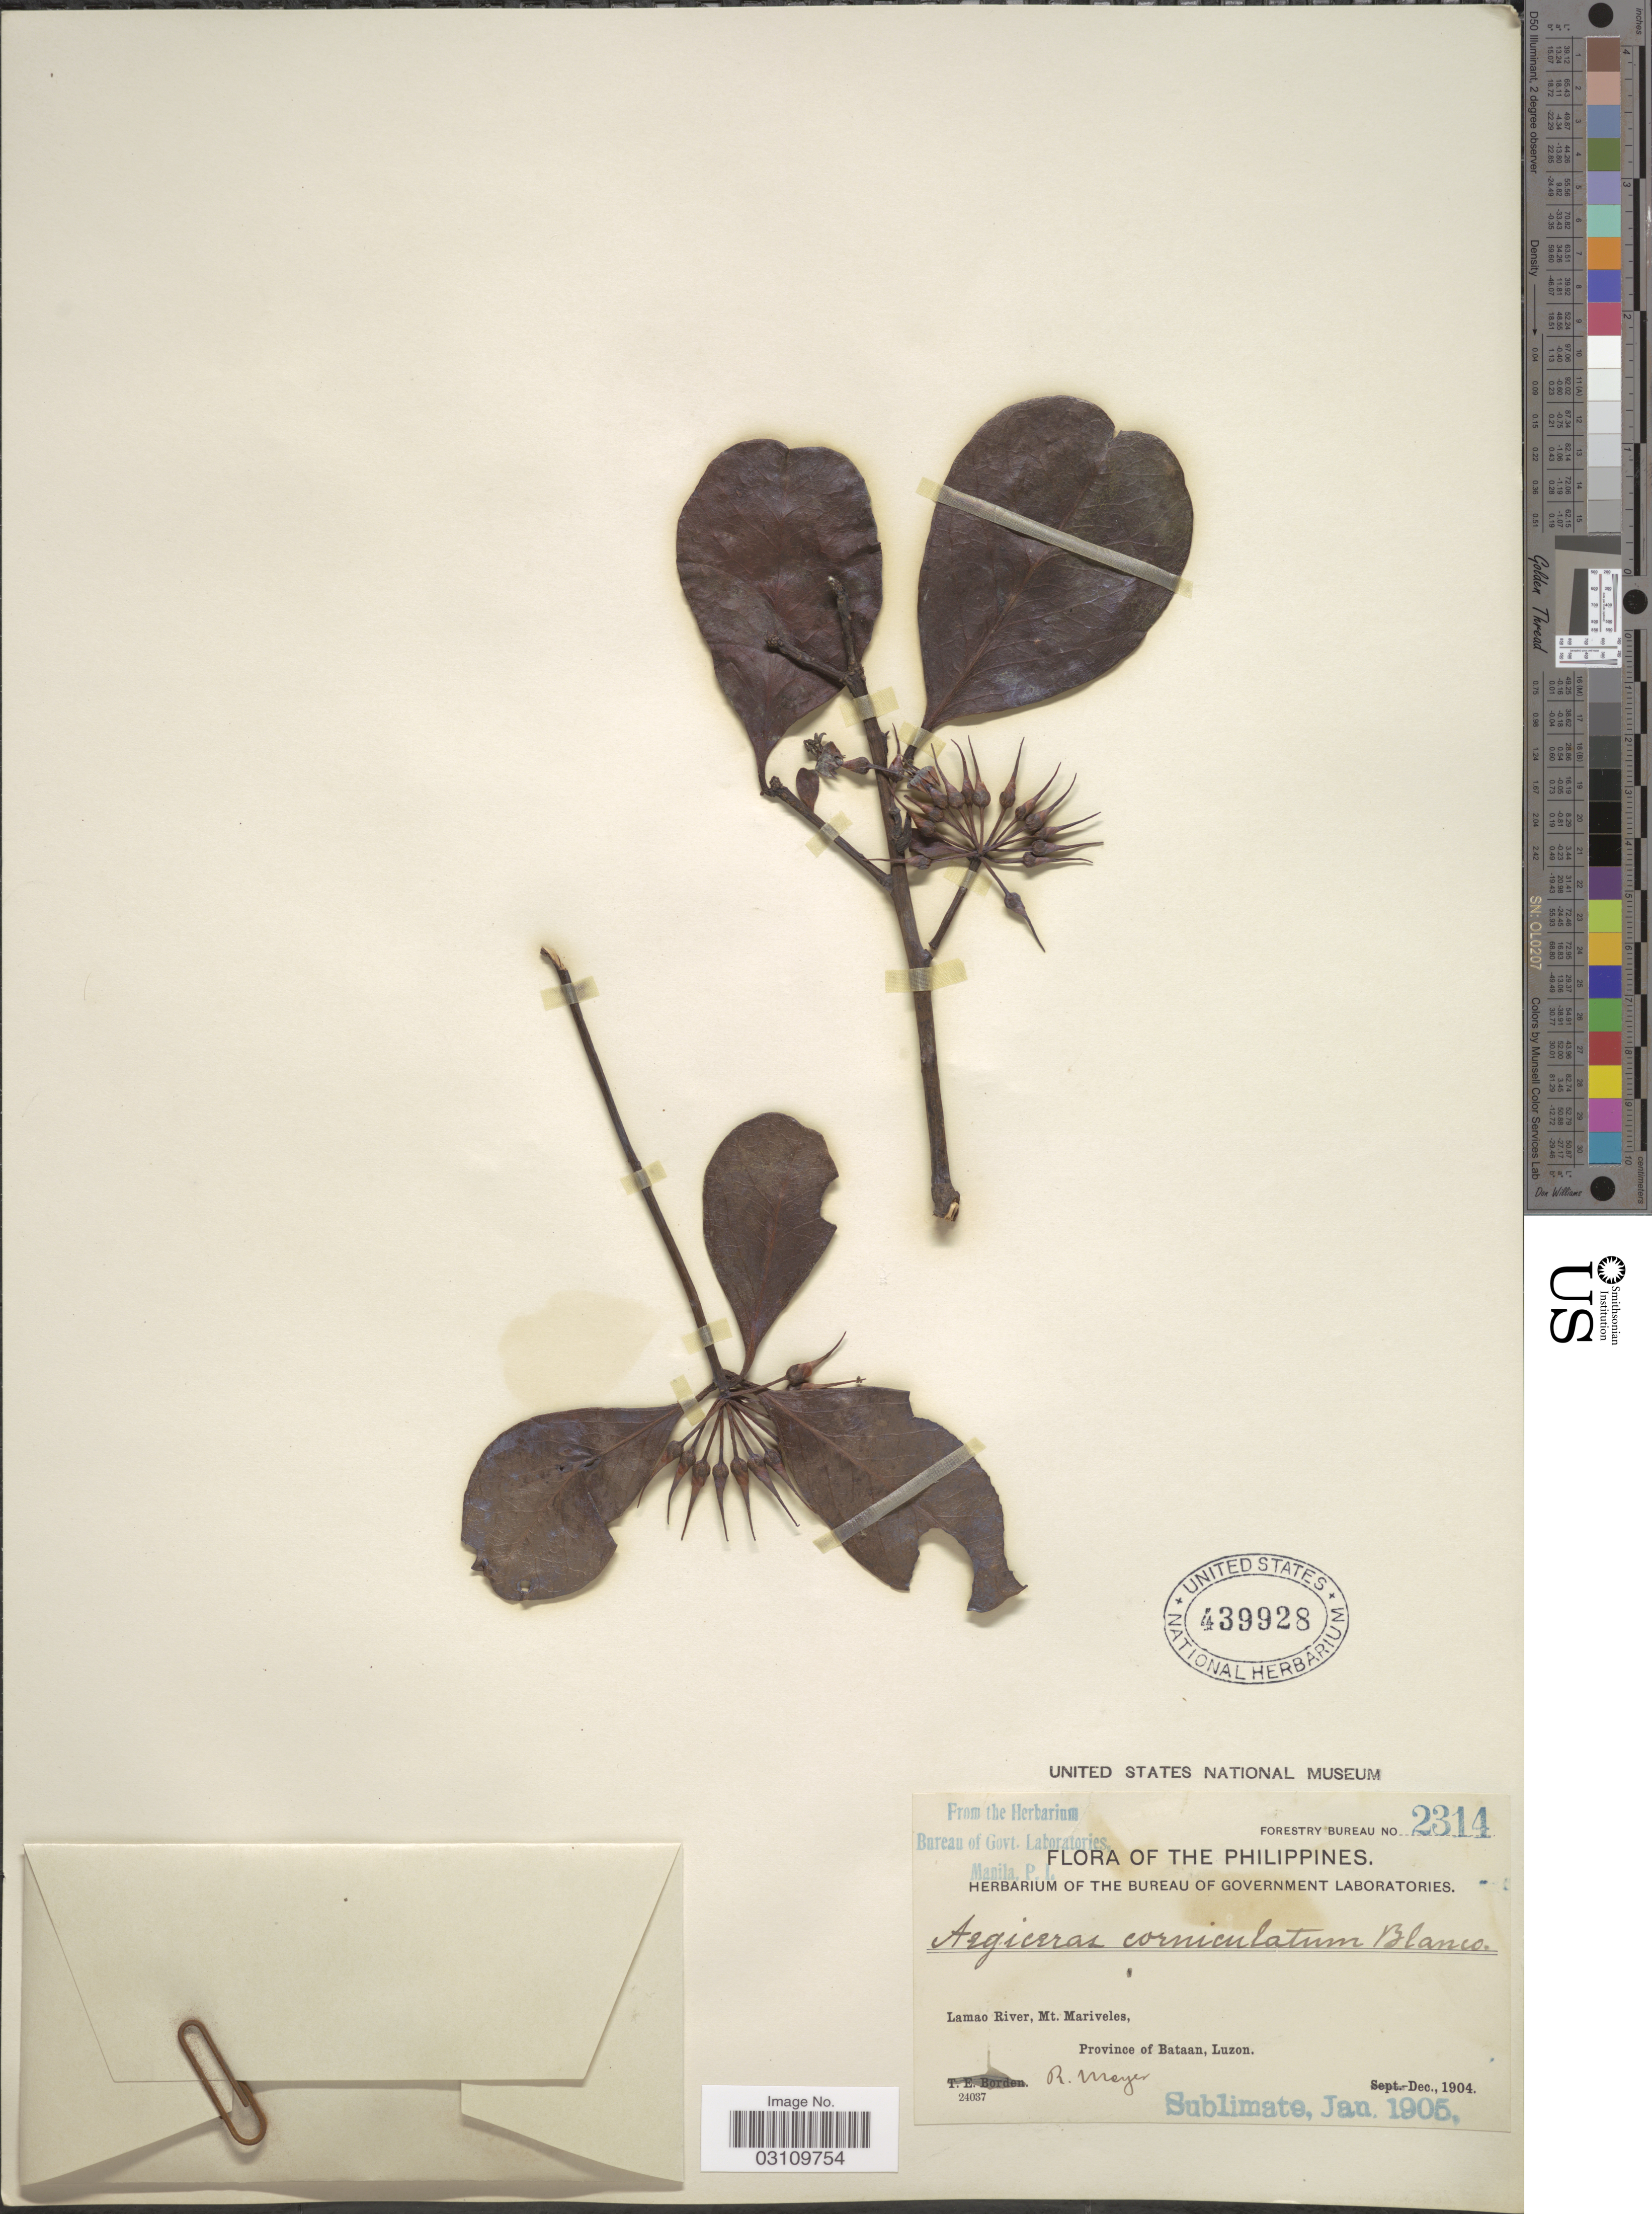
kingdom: Plantae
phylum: Tracheophyta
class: Magnoliopsida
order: Ericales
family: Primulaceae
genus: Aegiceras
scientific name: Aegiceras corniculatum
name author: (L.) Blanco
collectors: R. Meyer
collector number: Forestry Bureau 2314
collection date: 1904-12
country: Philippines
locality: Lamao River, Mt. Mariveles, Prov. Bataan, Central Luzon.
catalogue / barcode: US 439928